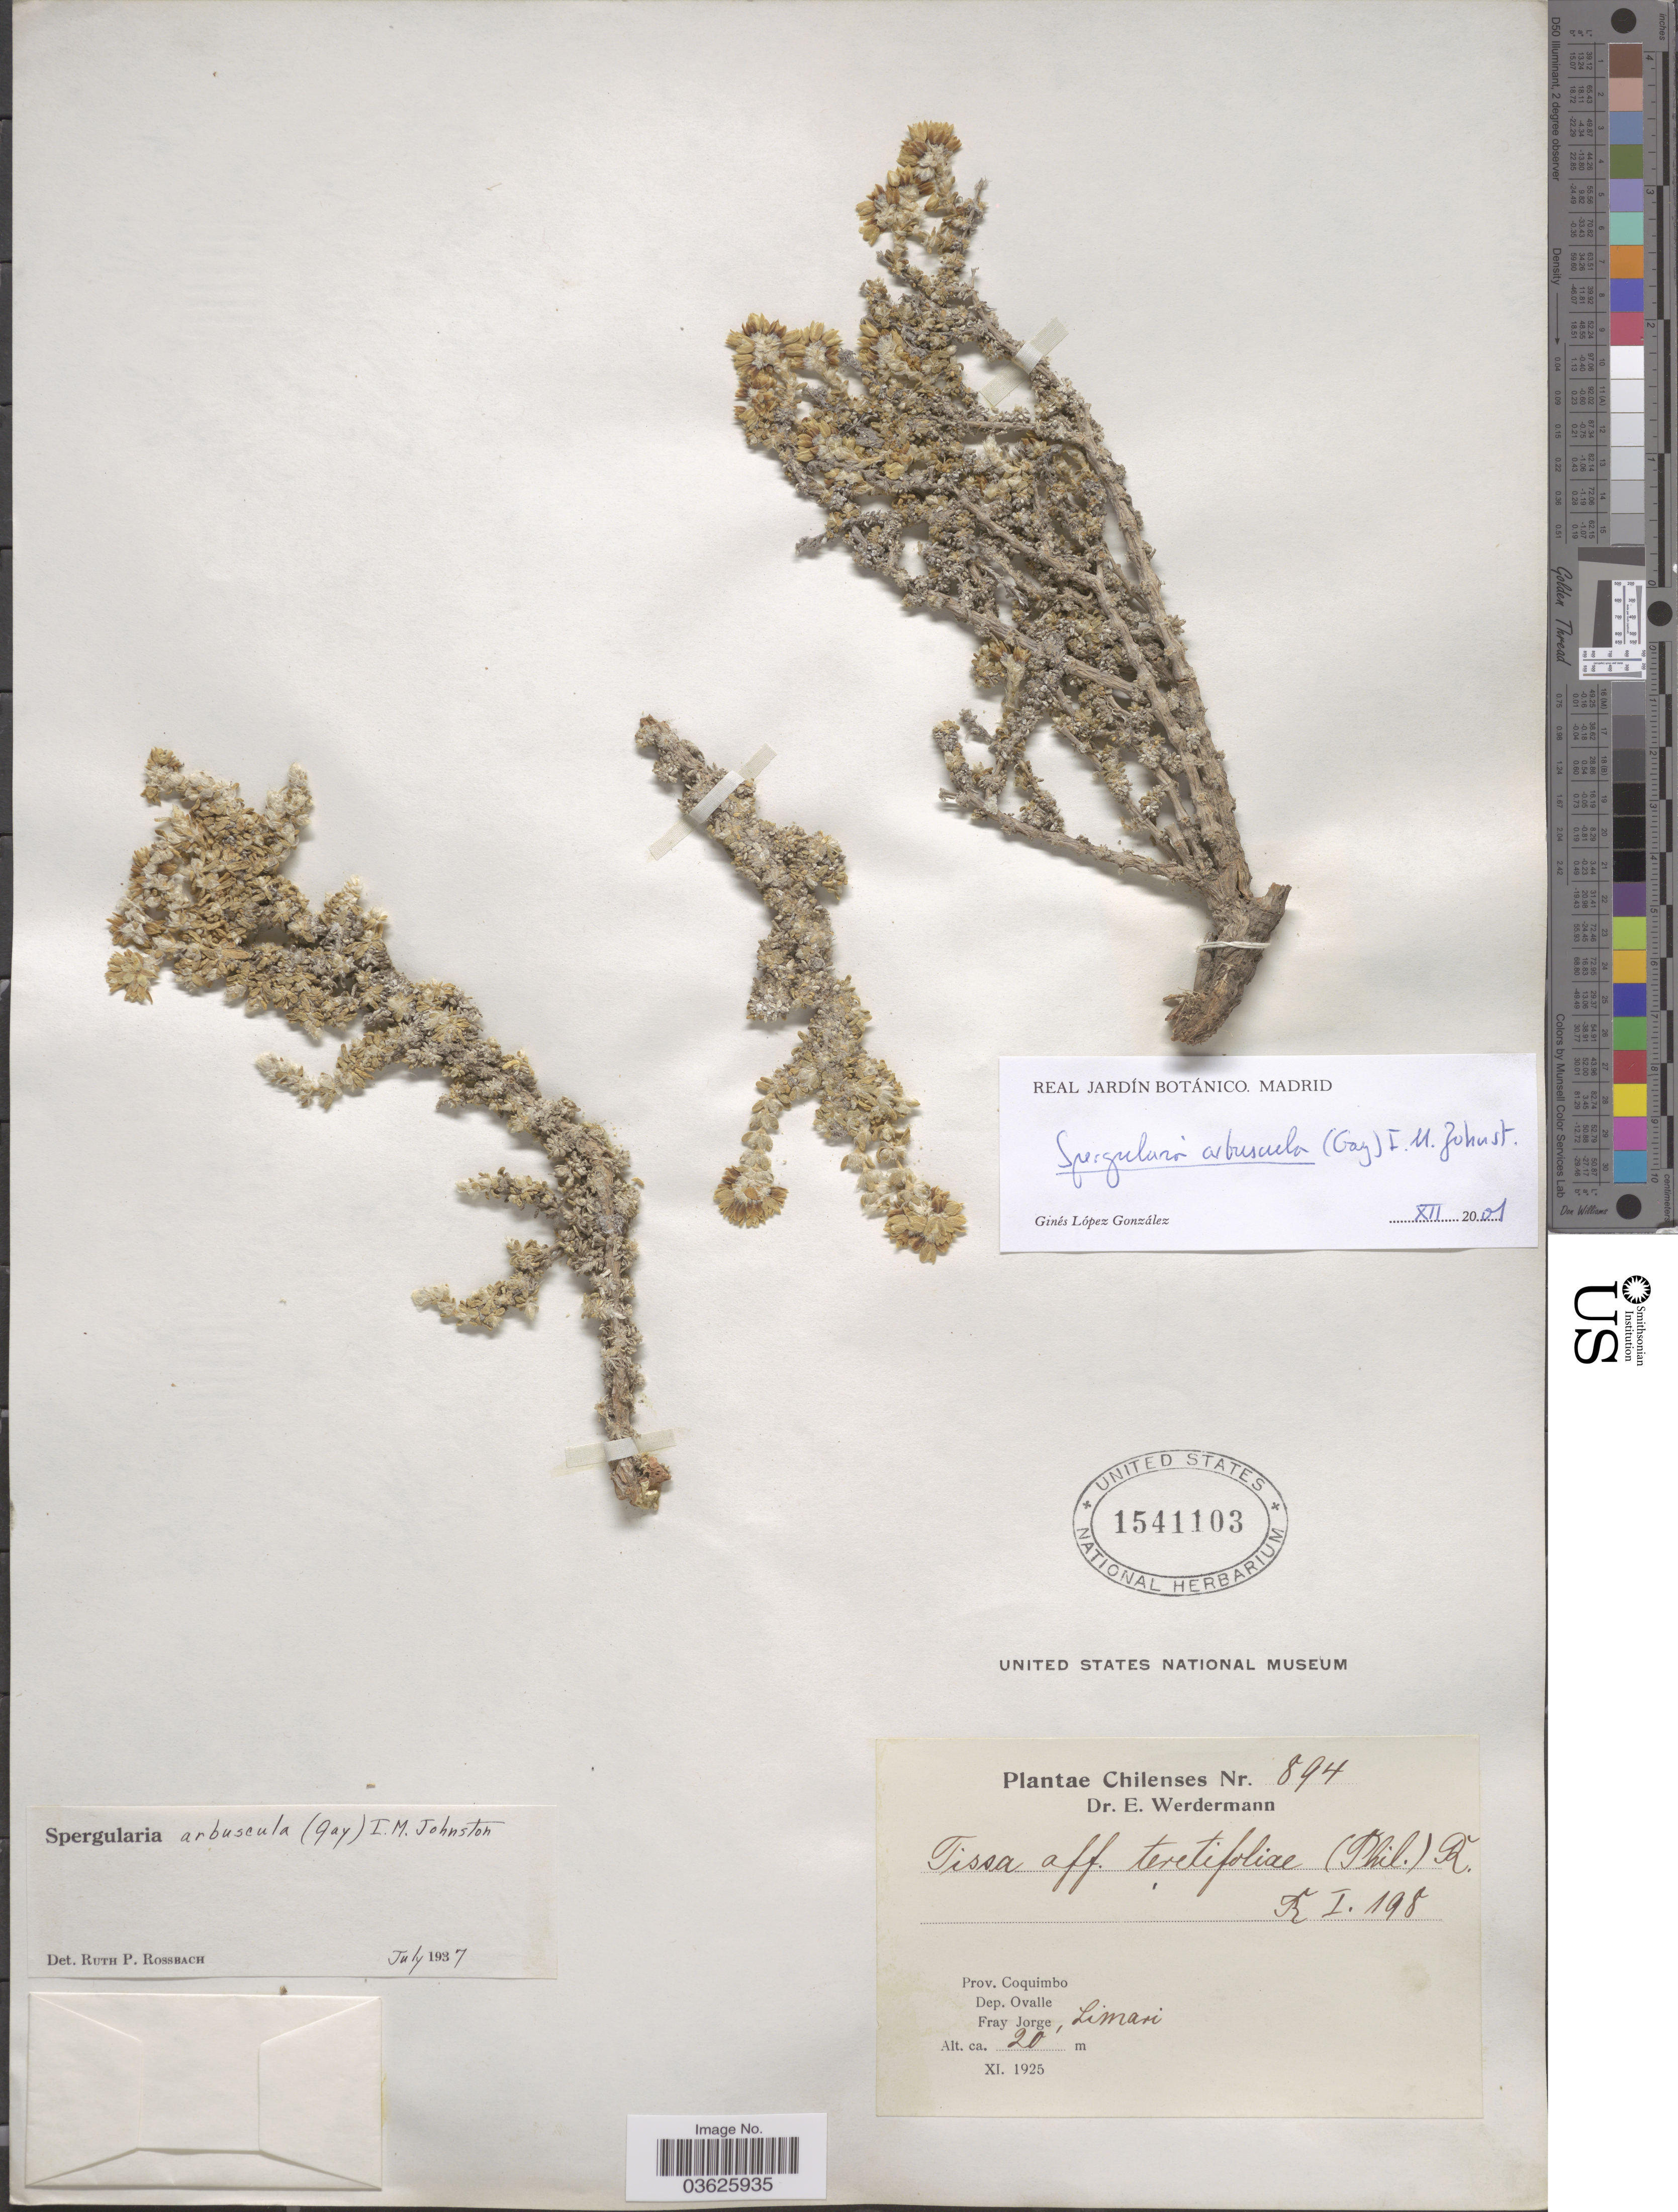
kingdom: Plantae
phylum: Tracheophyta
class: Magnoliopsida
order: Caryophyllales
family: Caryophyllaceae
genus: Spergularia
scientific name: Spergularia arbuscula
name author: I.M. Johnst.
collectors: E. Werdermann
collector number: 894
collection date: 1925-11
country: Chile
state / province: Coquimbo (IV)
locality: Prov. Coquimbo. Dep. Ovalle. Fray Jorge, Limari.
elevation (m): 20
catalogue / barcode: US 1541103